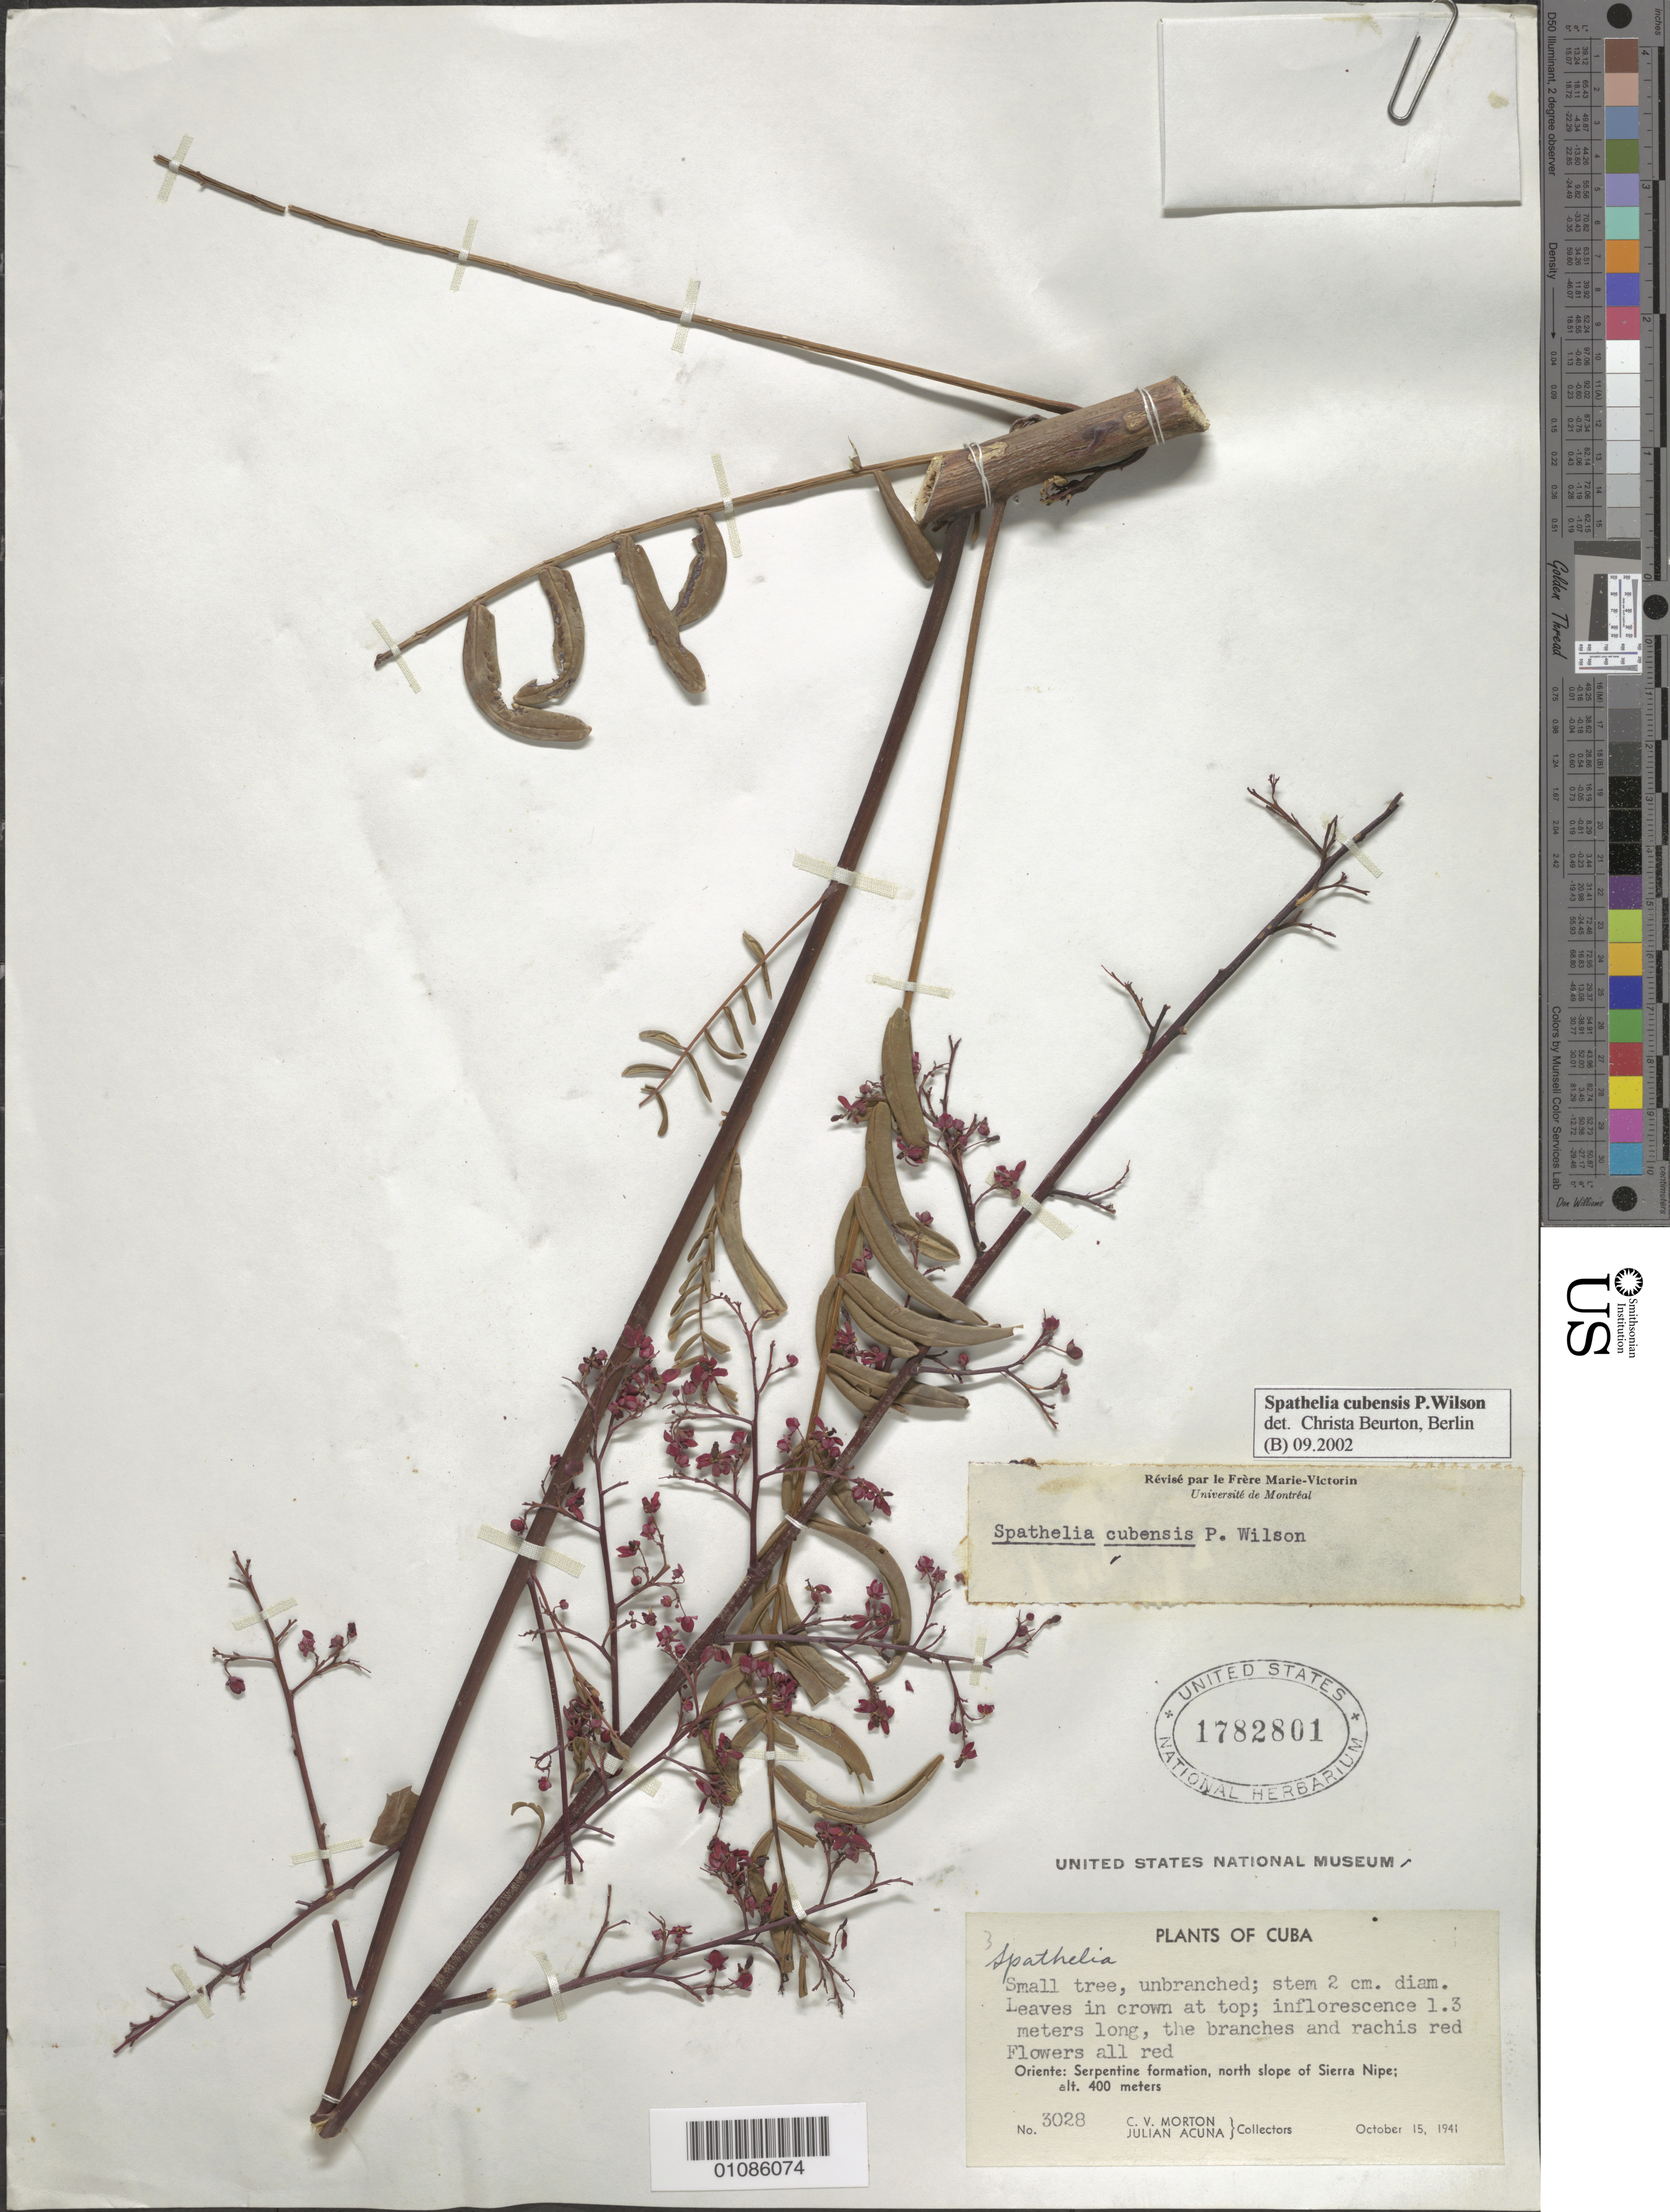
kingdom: Plantae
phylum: Tracheophyta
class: Magnoliopsida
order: Sapindales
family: Rutaceae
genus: Spathelia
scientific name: Spathelia cubensis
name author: P. Wilson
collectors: C. V. Morton & J. Acuña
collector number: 3028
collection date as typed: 15 Oct 1941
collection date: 1941-10-15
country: Cuba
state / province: Holguín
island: Cuba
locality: Serpentine formation, N slope of Sierra Nipe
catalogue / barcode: US 1782801